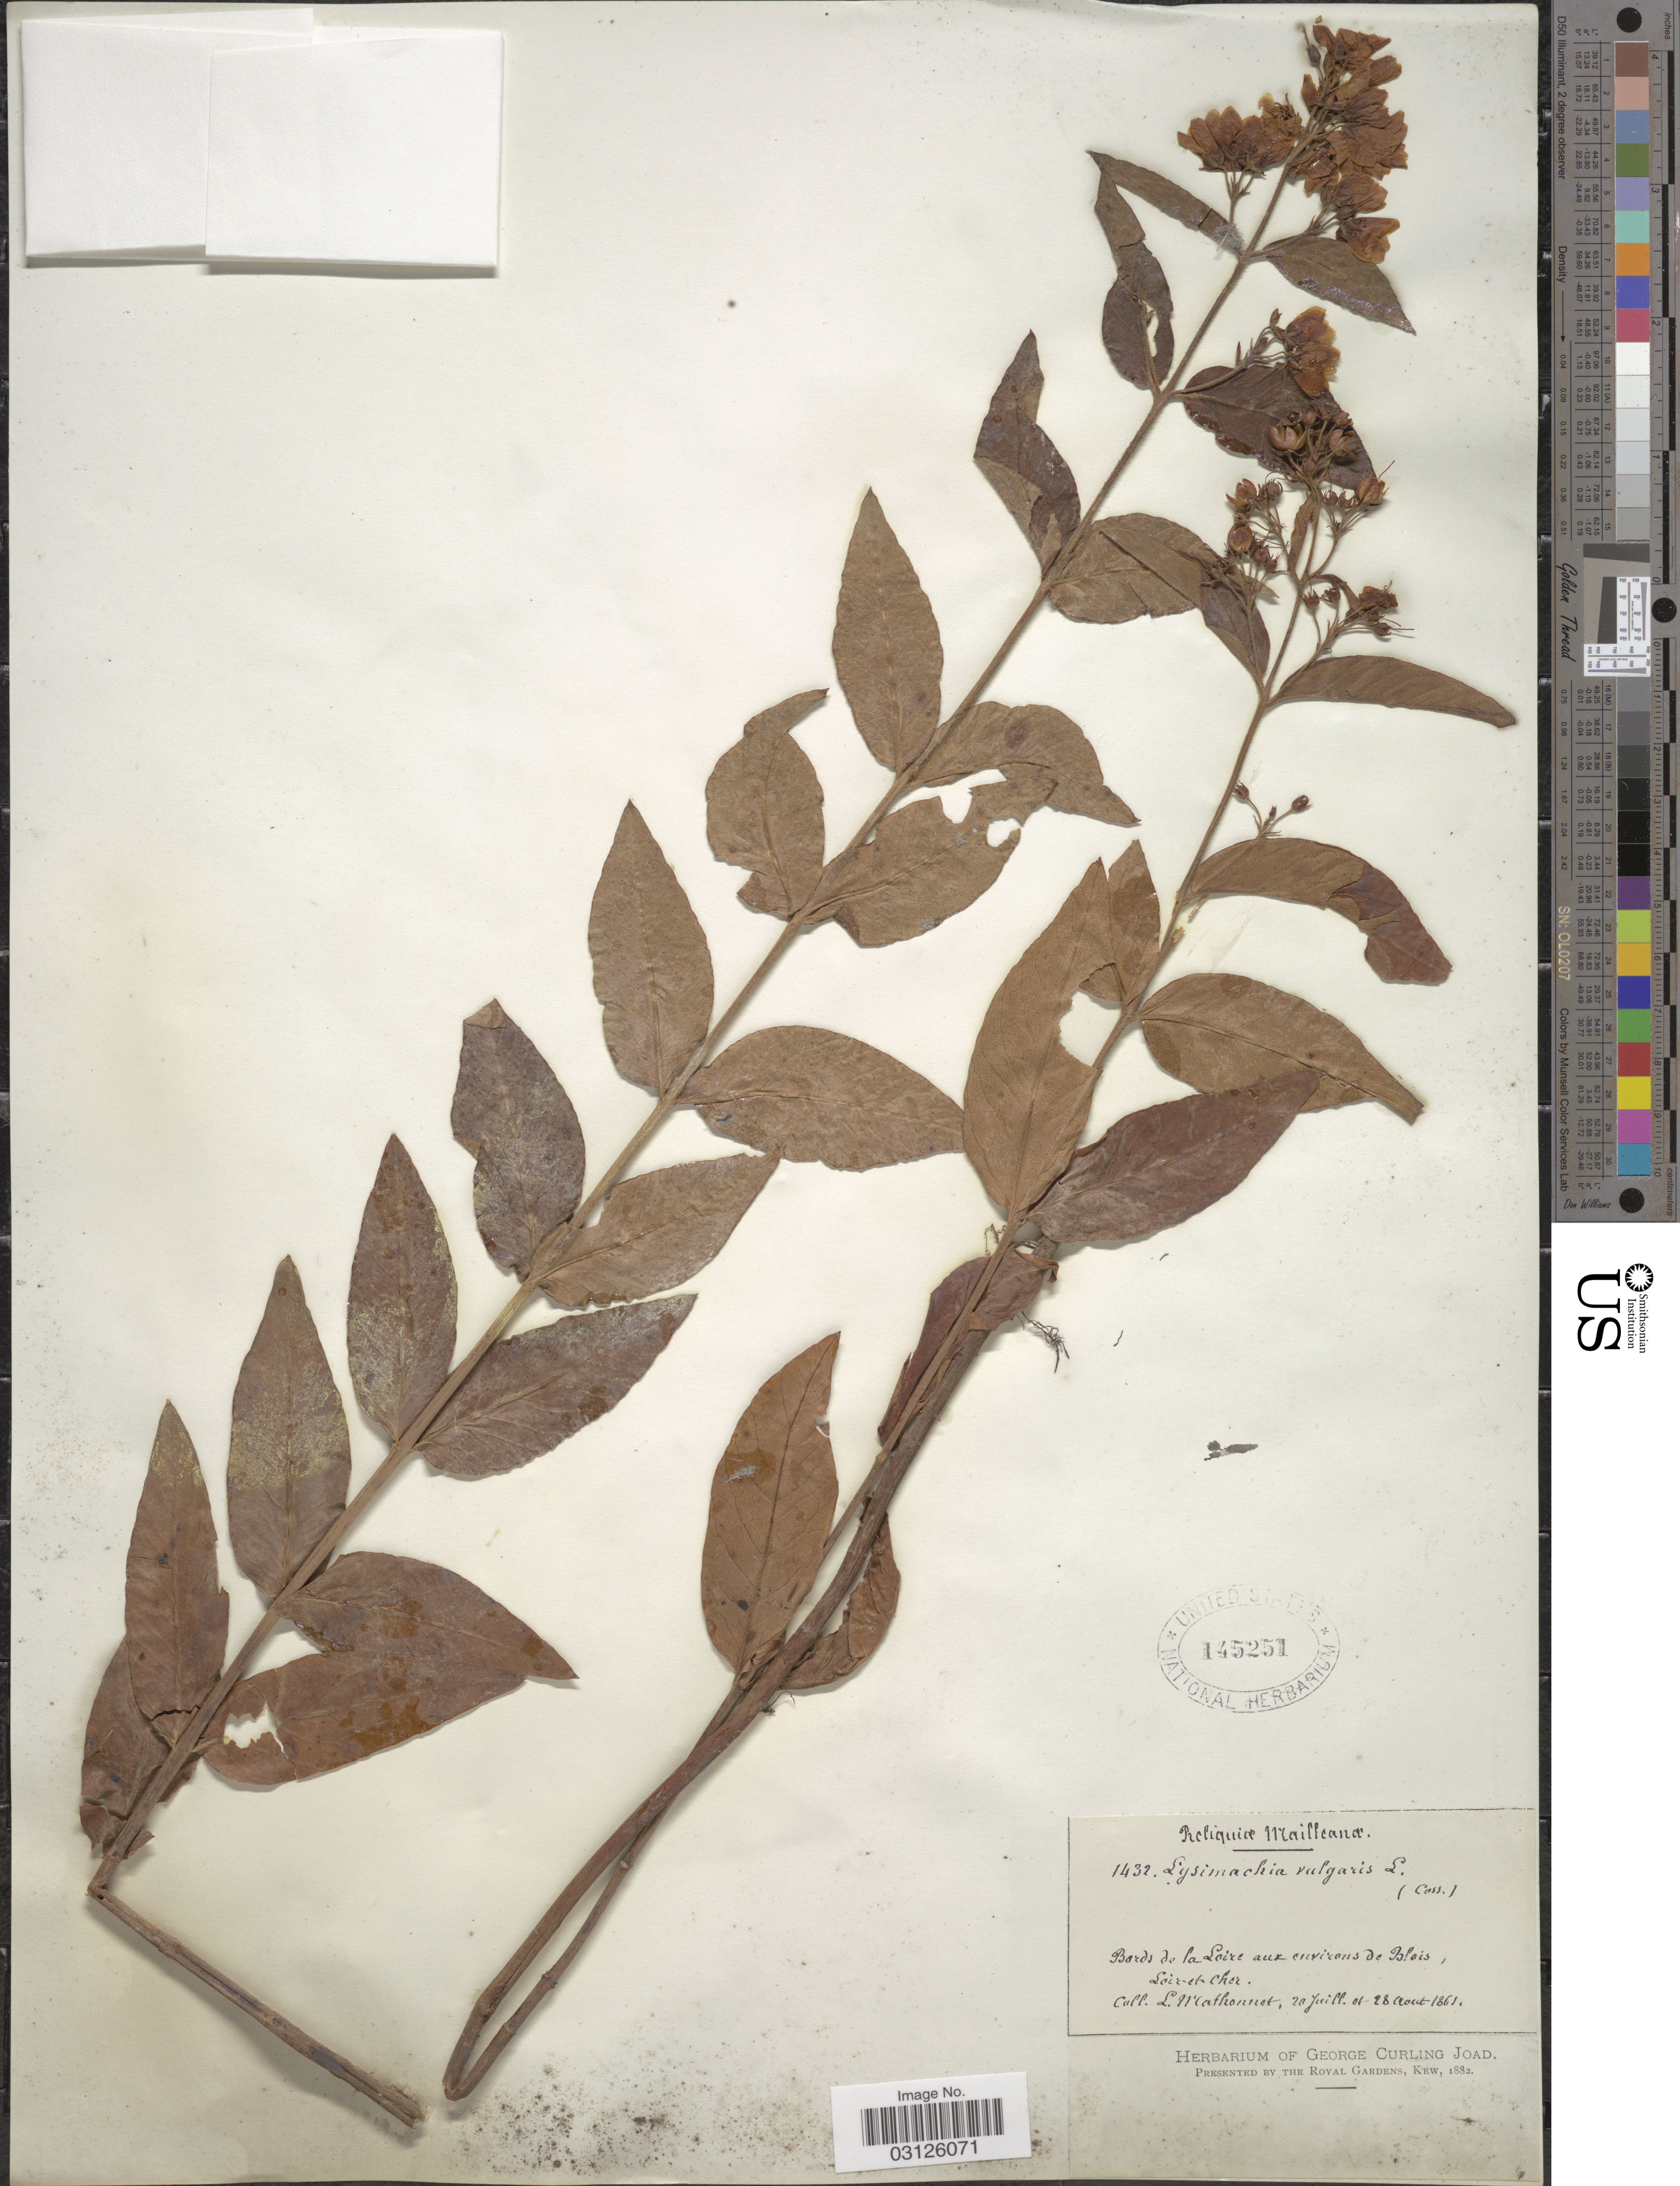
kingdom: Plantae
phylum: Tracheophyta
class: Magnoliopsida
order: Ericales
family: Primulaceae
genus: Lysimachia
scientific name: Lysimachia thyrsiflora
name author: L.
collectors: L. Mathonnet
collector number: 1432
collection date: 1861-07-20/1861-08-28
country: France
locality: Bords de la Loire aux environs de Blais, Loiret Cher.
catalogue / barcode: US 145251